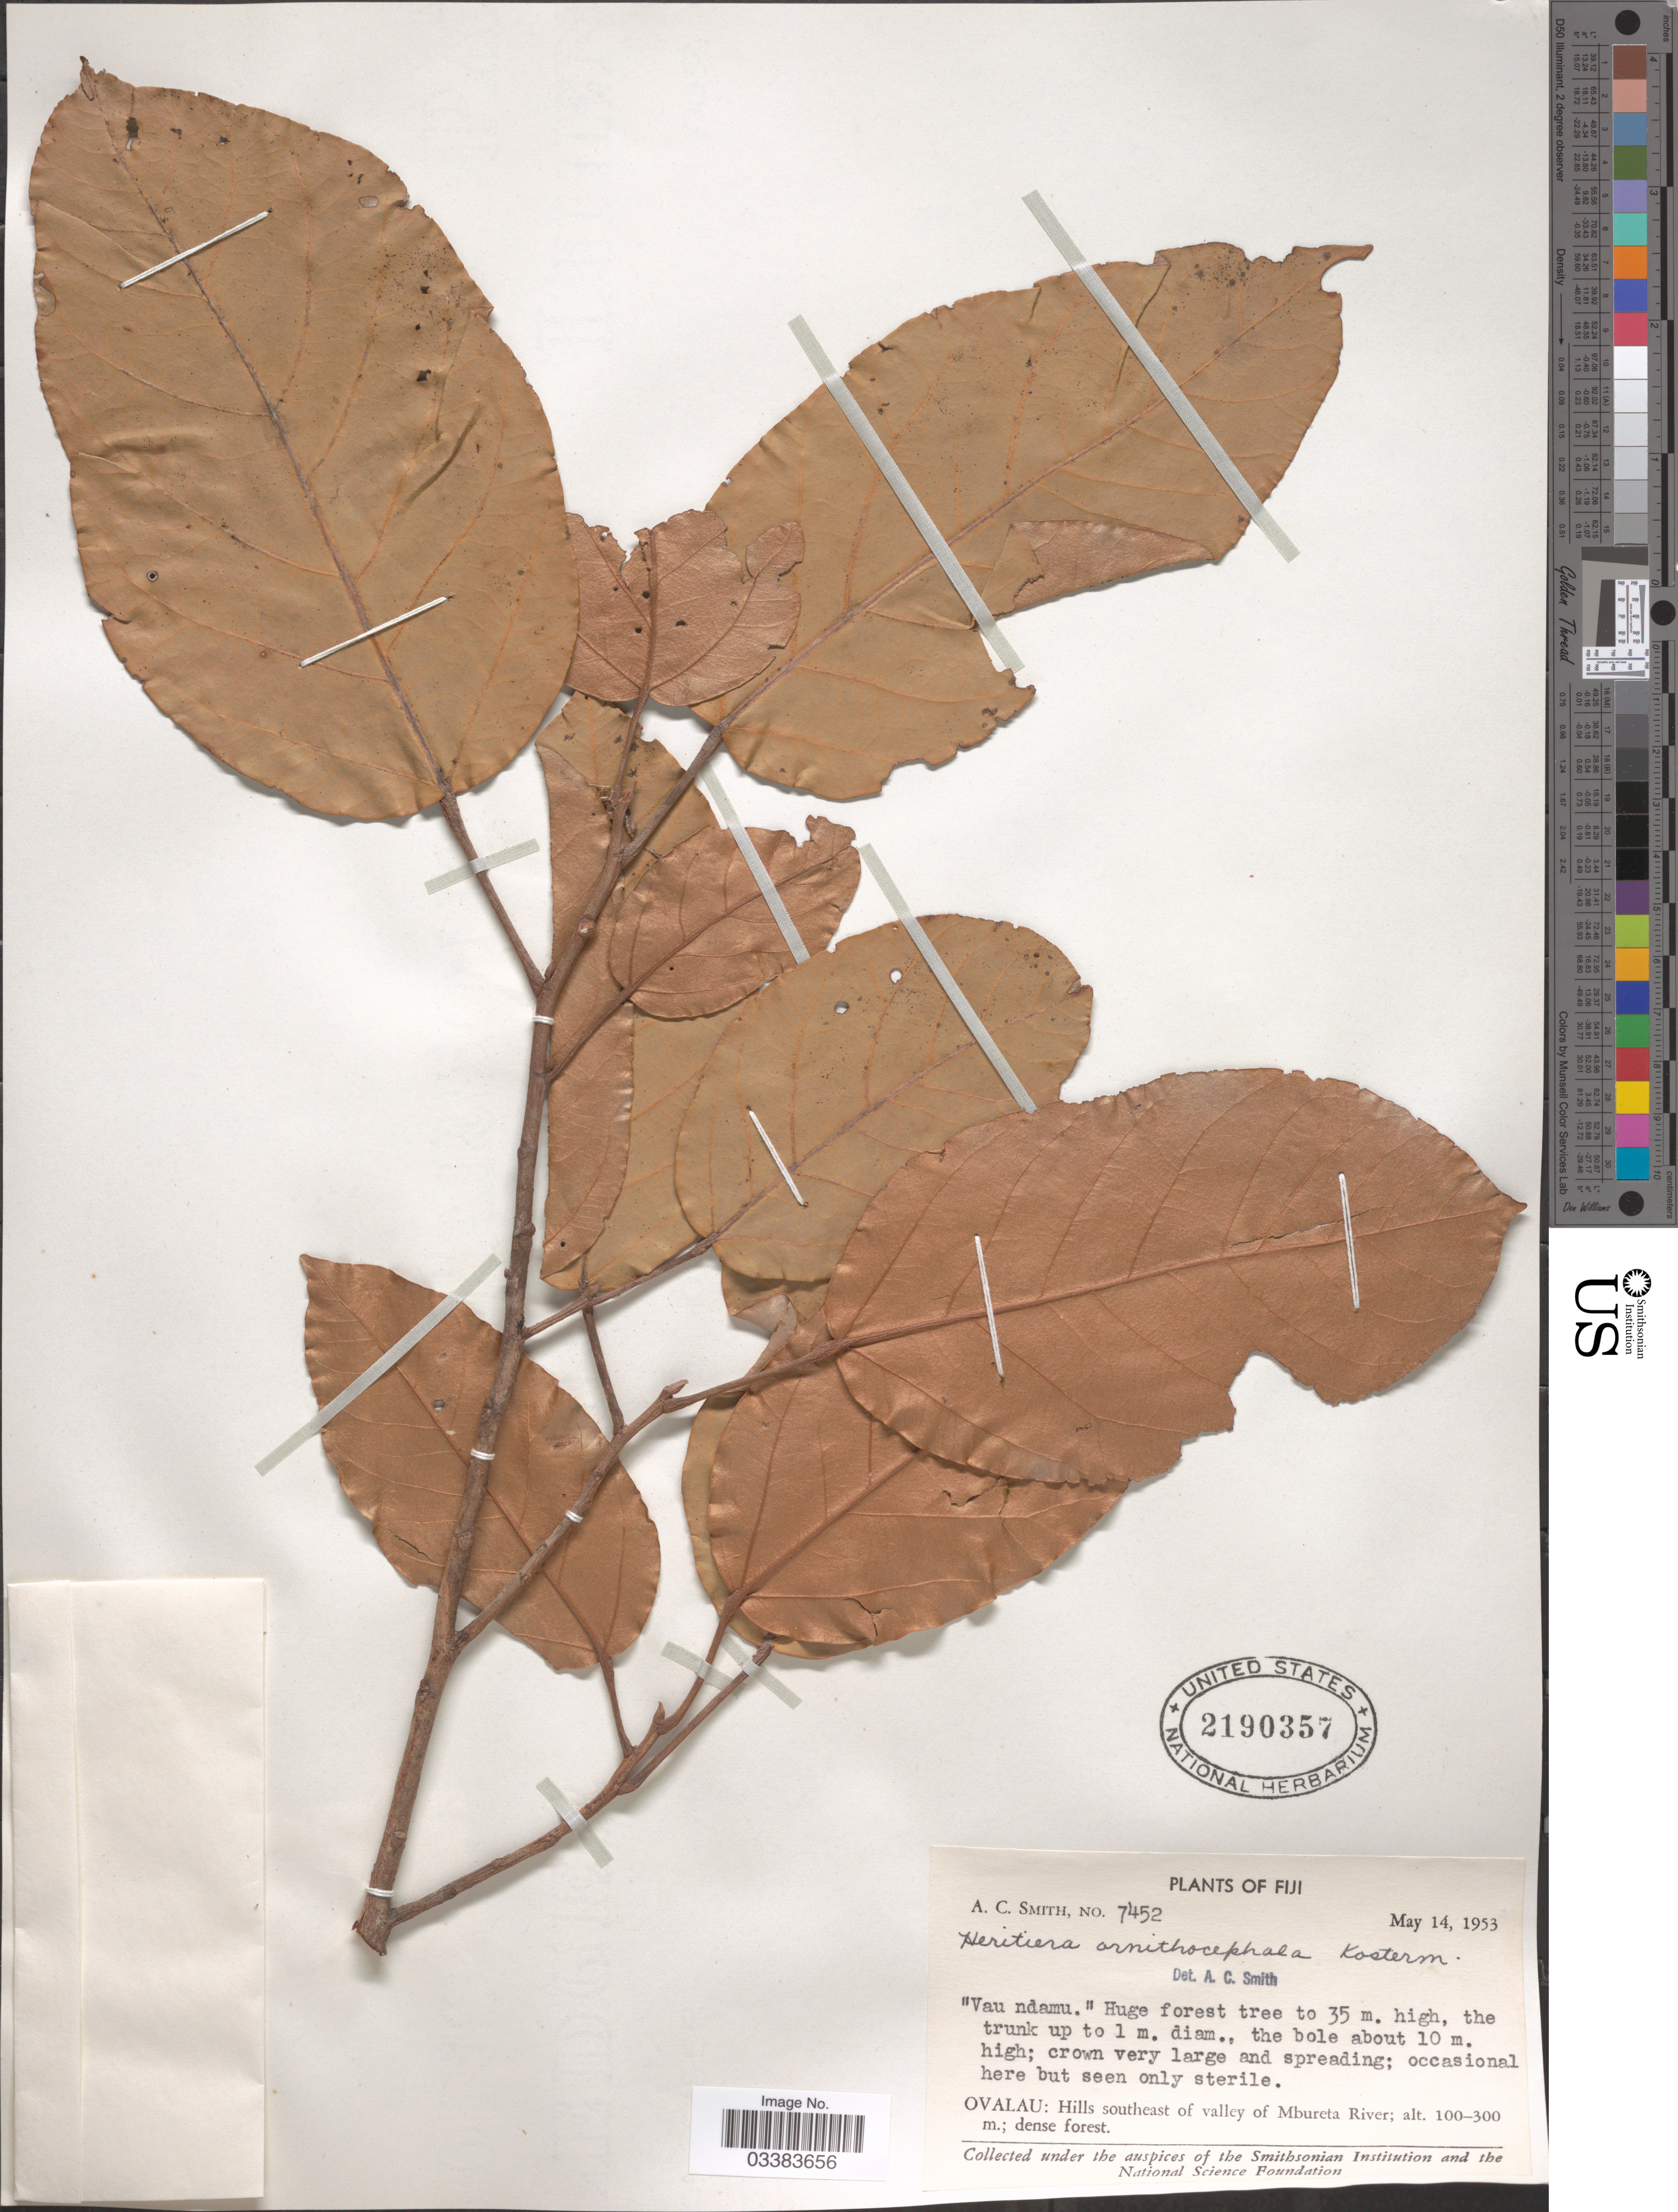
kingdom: Plantae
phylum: Tracheophyta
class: Magnoliopsida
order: Malvales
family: Malvaceae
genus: Heritiera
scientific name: Heritiera ornithocephala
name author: Kosterm.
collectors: A. C. Smith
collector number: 7452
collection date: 1953-05-14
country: Fiji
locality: Ovalau: Hills southeast of valley of Mbureta River.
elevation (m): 100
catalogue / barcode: US 2190357